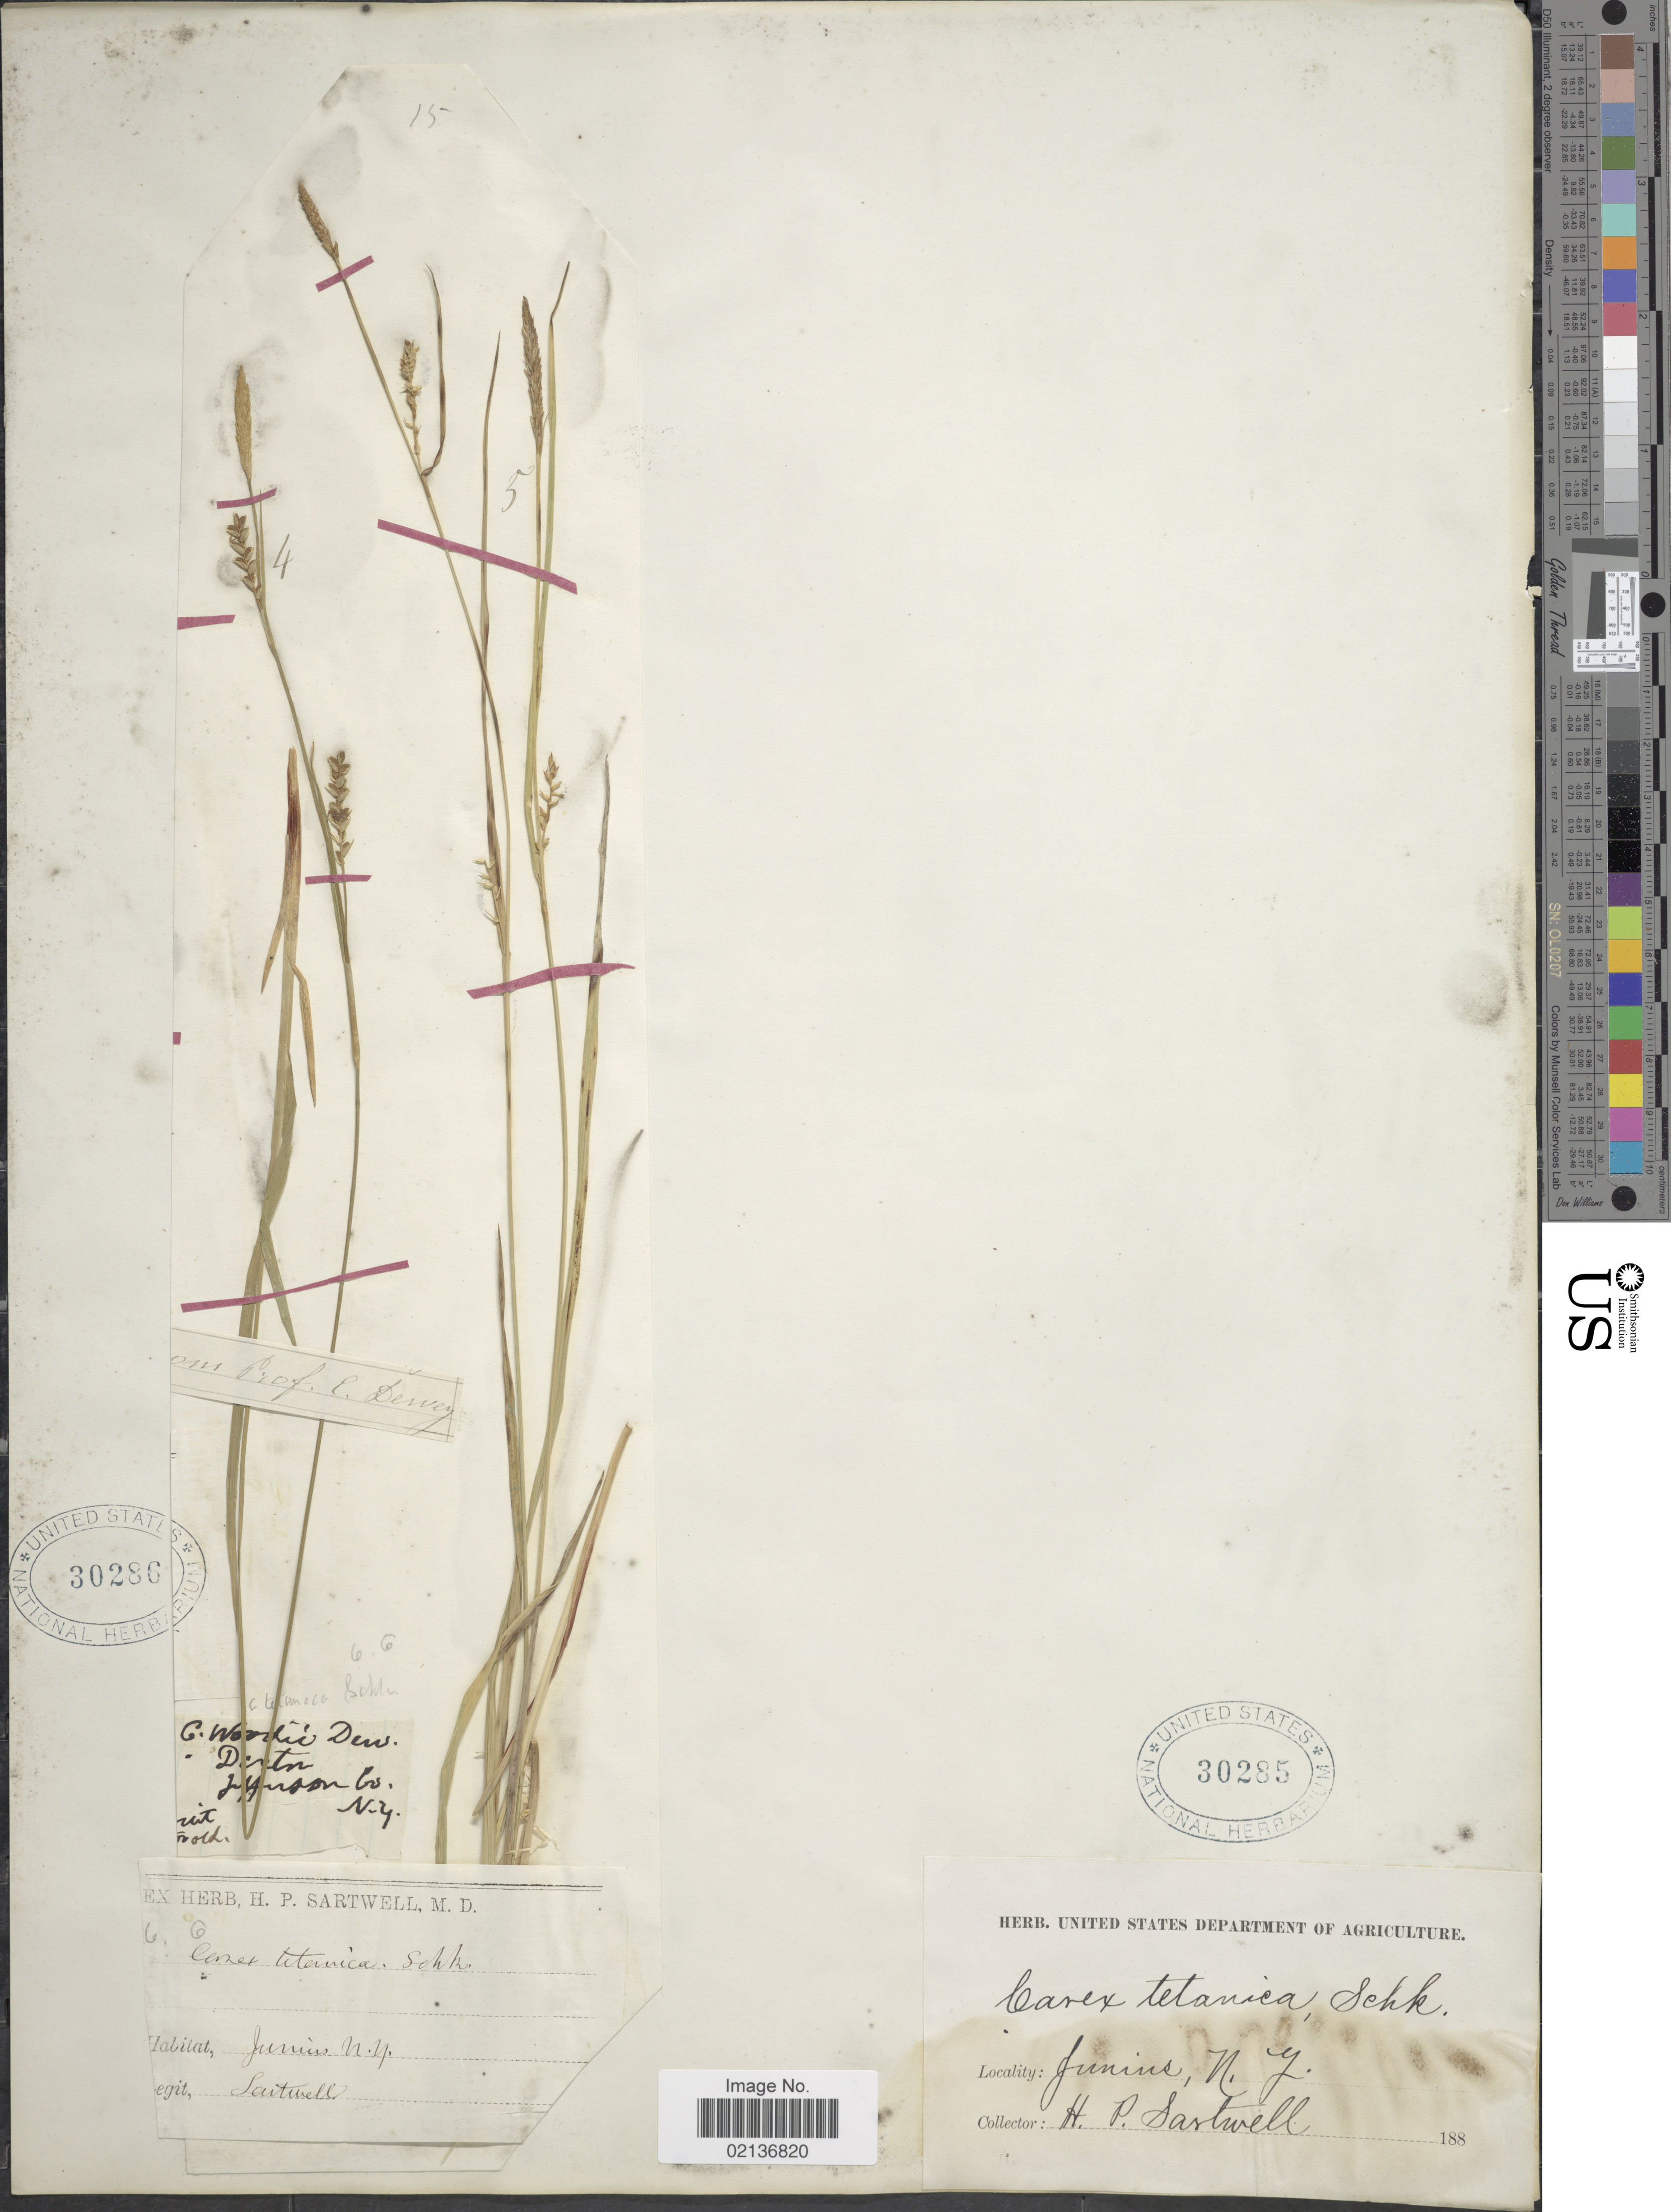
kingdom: Plantae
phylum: Tracheophyta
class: Liliopsida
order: Poales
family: Cyperaceae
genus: Carex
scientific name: Carex tetanica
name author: Schkuhr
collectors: H. P. Sartwell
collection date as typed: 188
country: United States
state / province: New York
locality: Junius, N.Y.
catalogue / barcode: US 30285-2